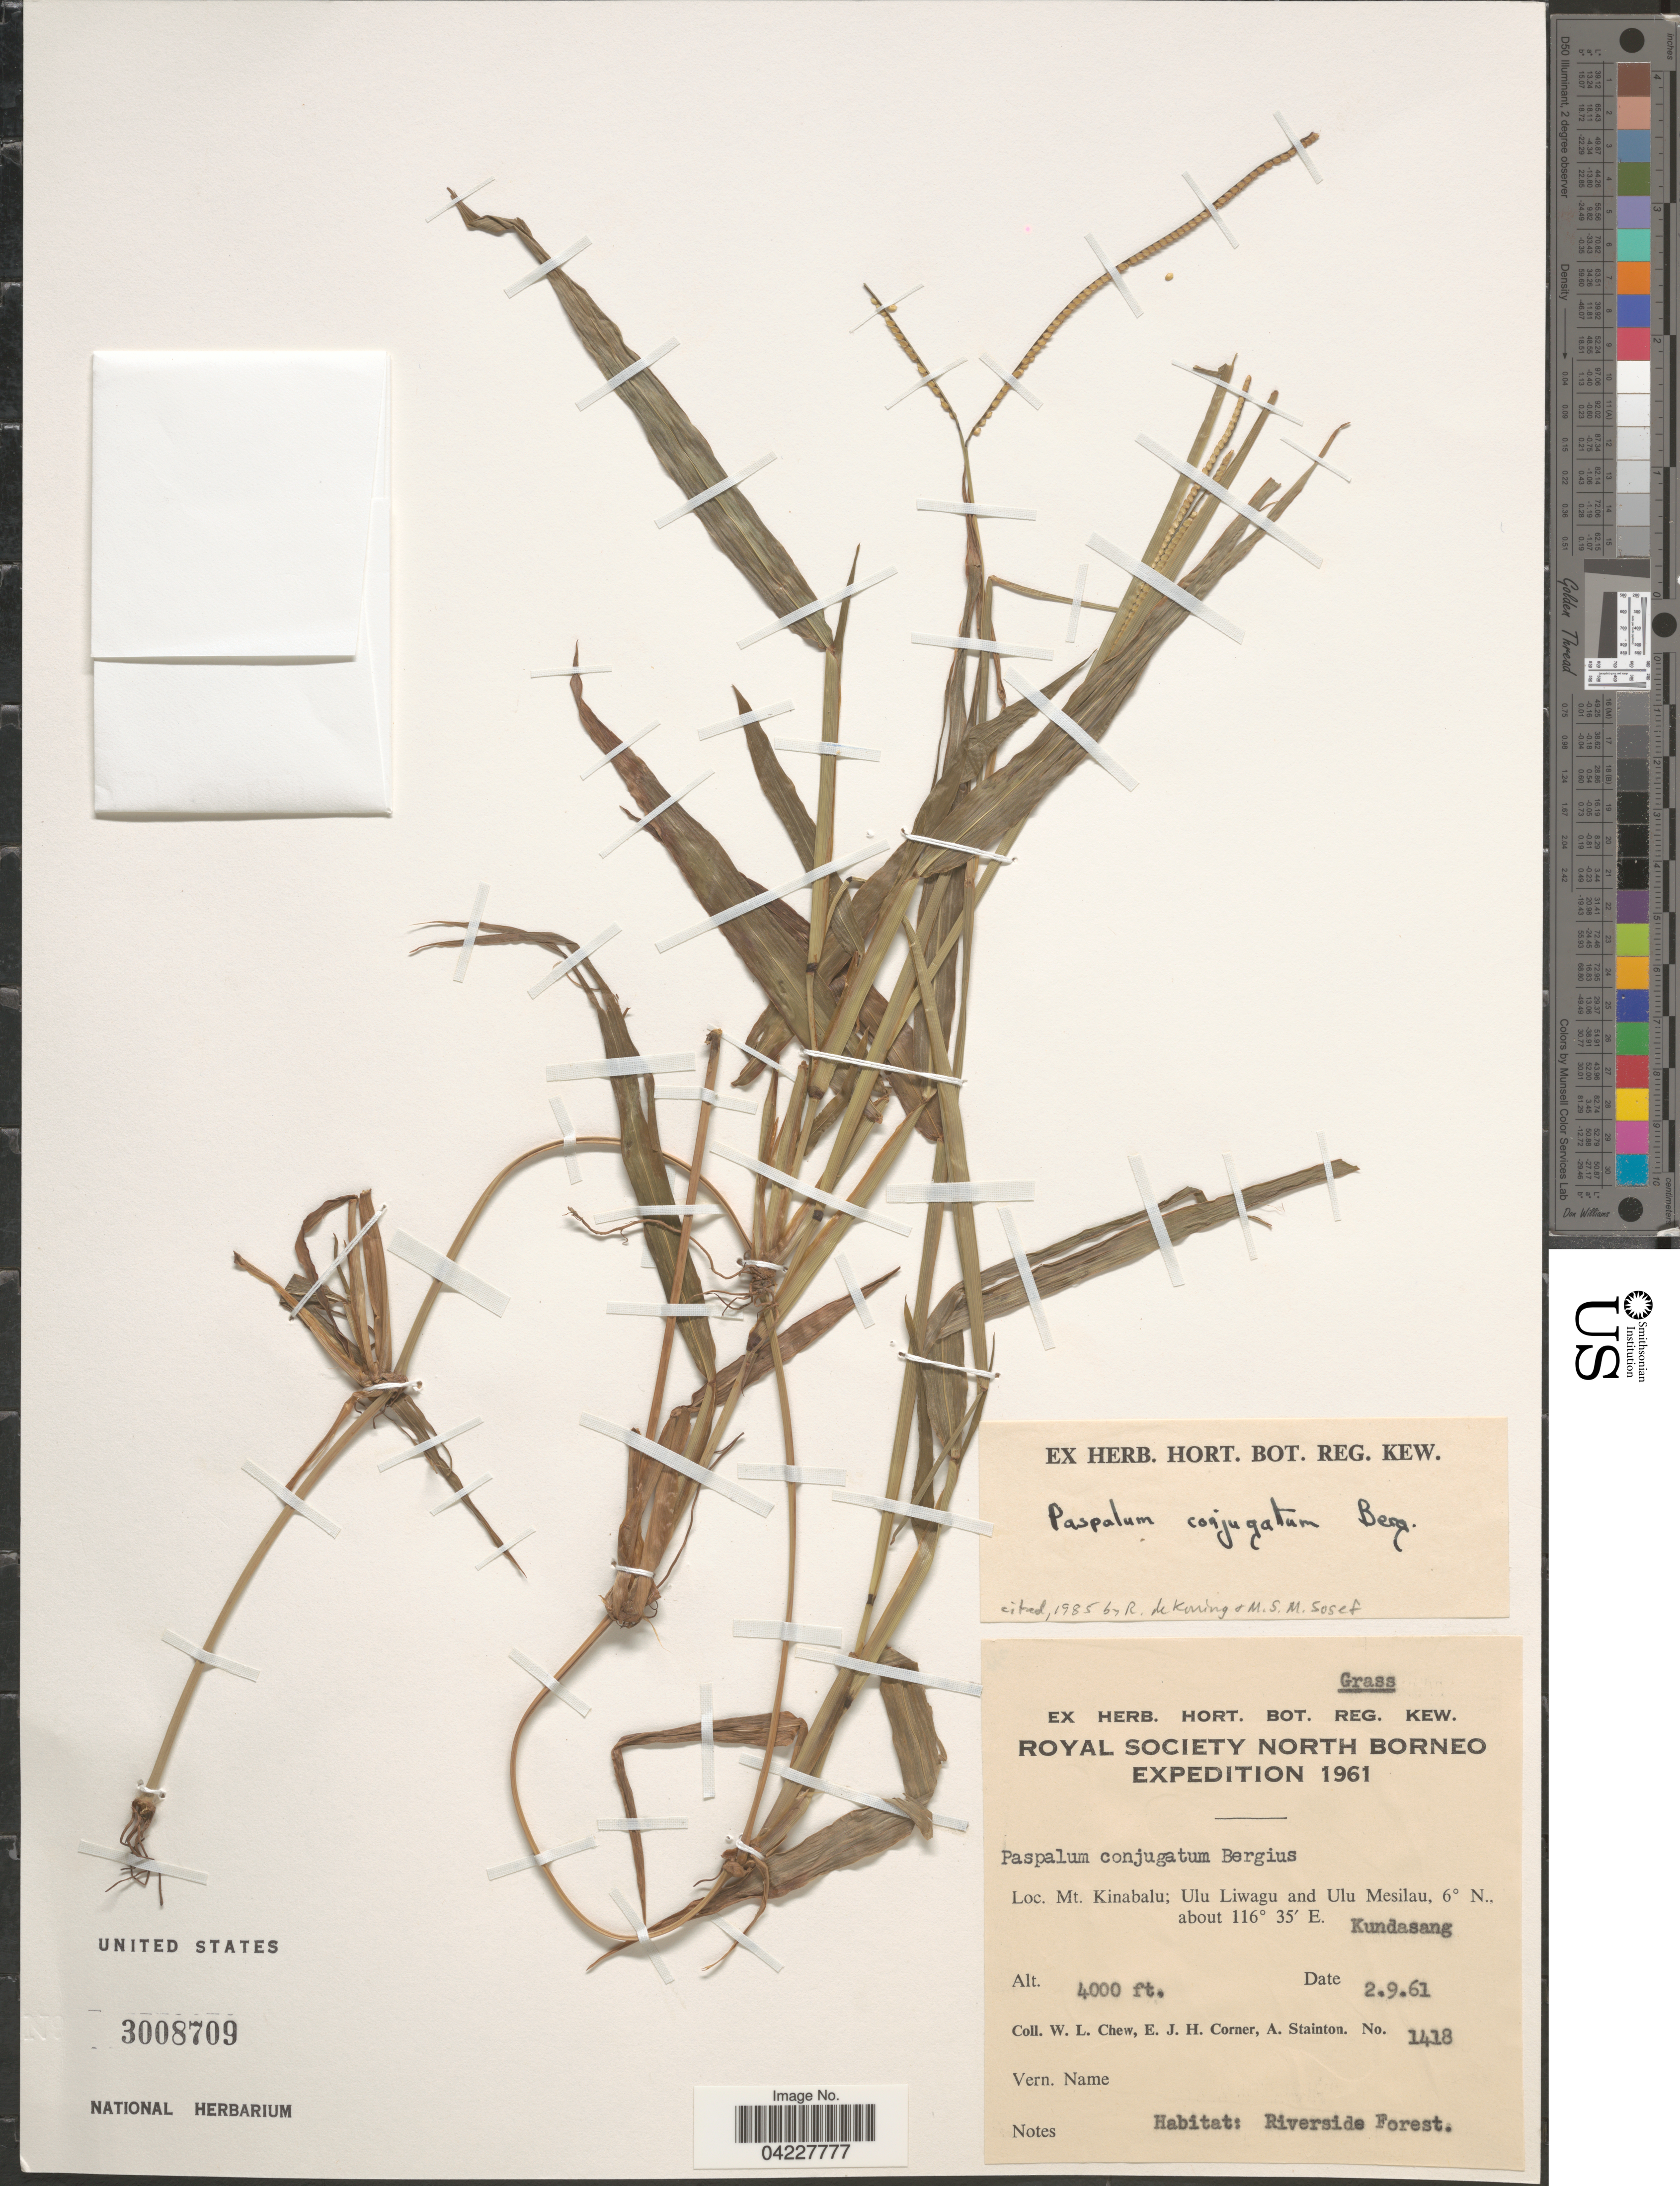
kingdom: Plantae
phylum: Tracheophyta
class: Liliopsida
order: Poales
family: Poaceae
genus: Paspalum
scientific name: Paspalum conjugatum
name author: P.J. Bergius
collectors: W. Chew, E. Corner & A. Stainton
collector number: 1418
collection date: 1961-09-02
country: Malaysia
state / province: Sabah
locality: Royal Society North Borneo Expedition 1961. Mt. Kinabalu; Ulu Liwagu and Ulu Mesilau. Kundasang.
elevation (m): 1219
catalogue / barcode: US 3008709